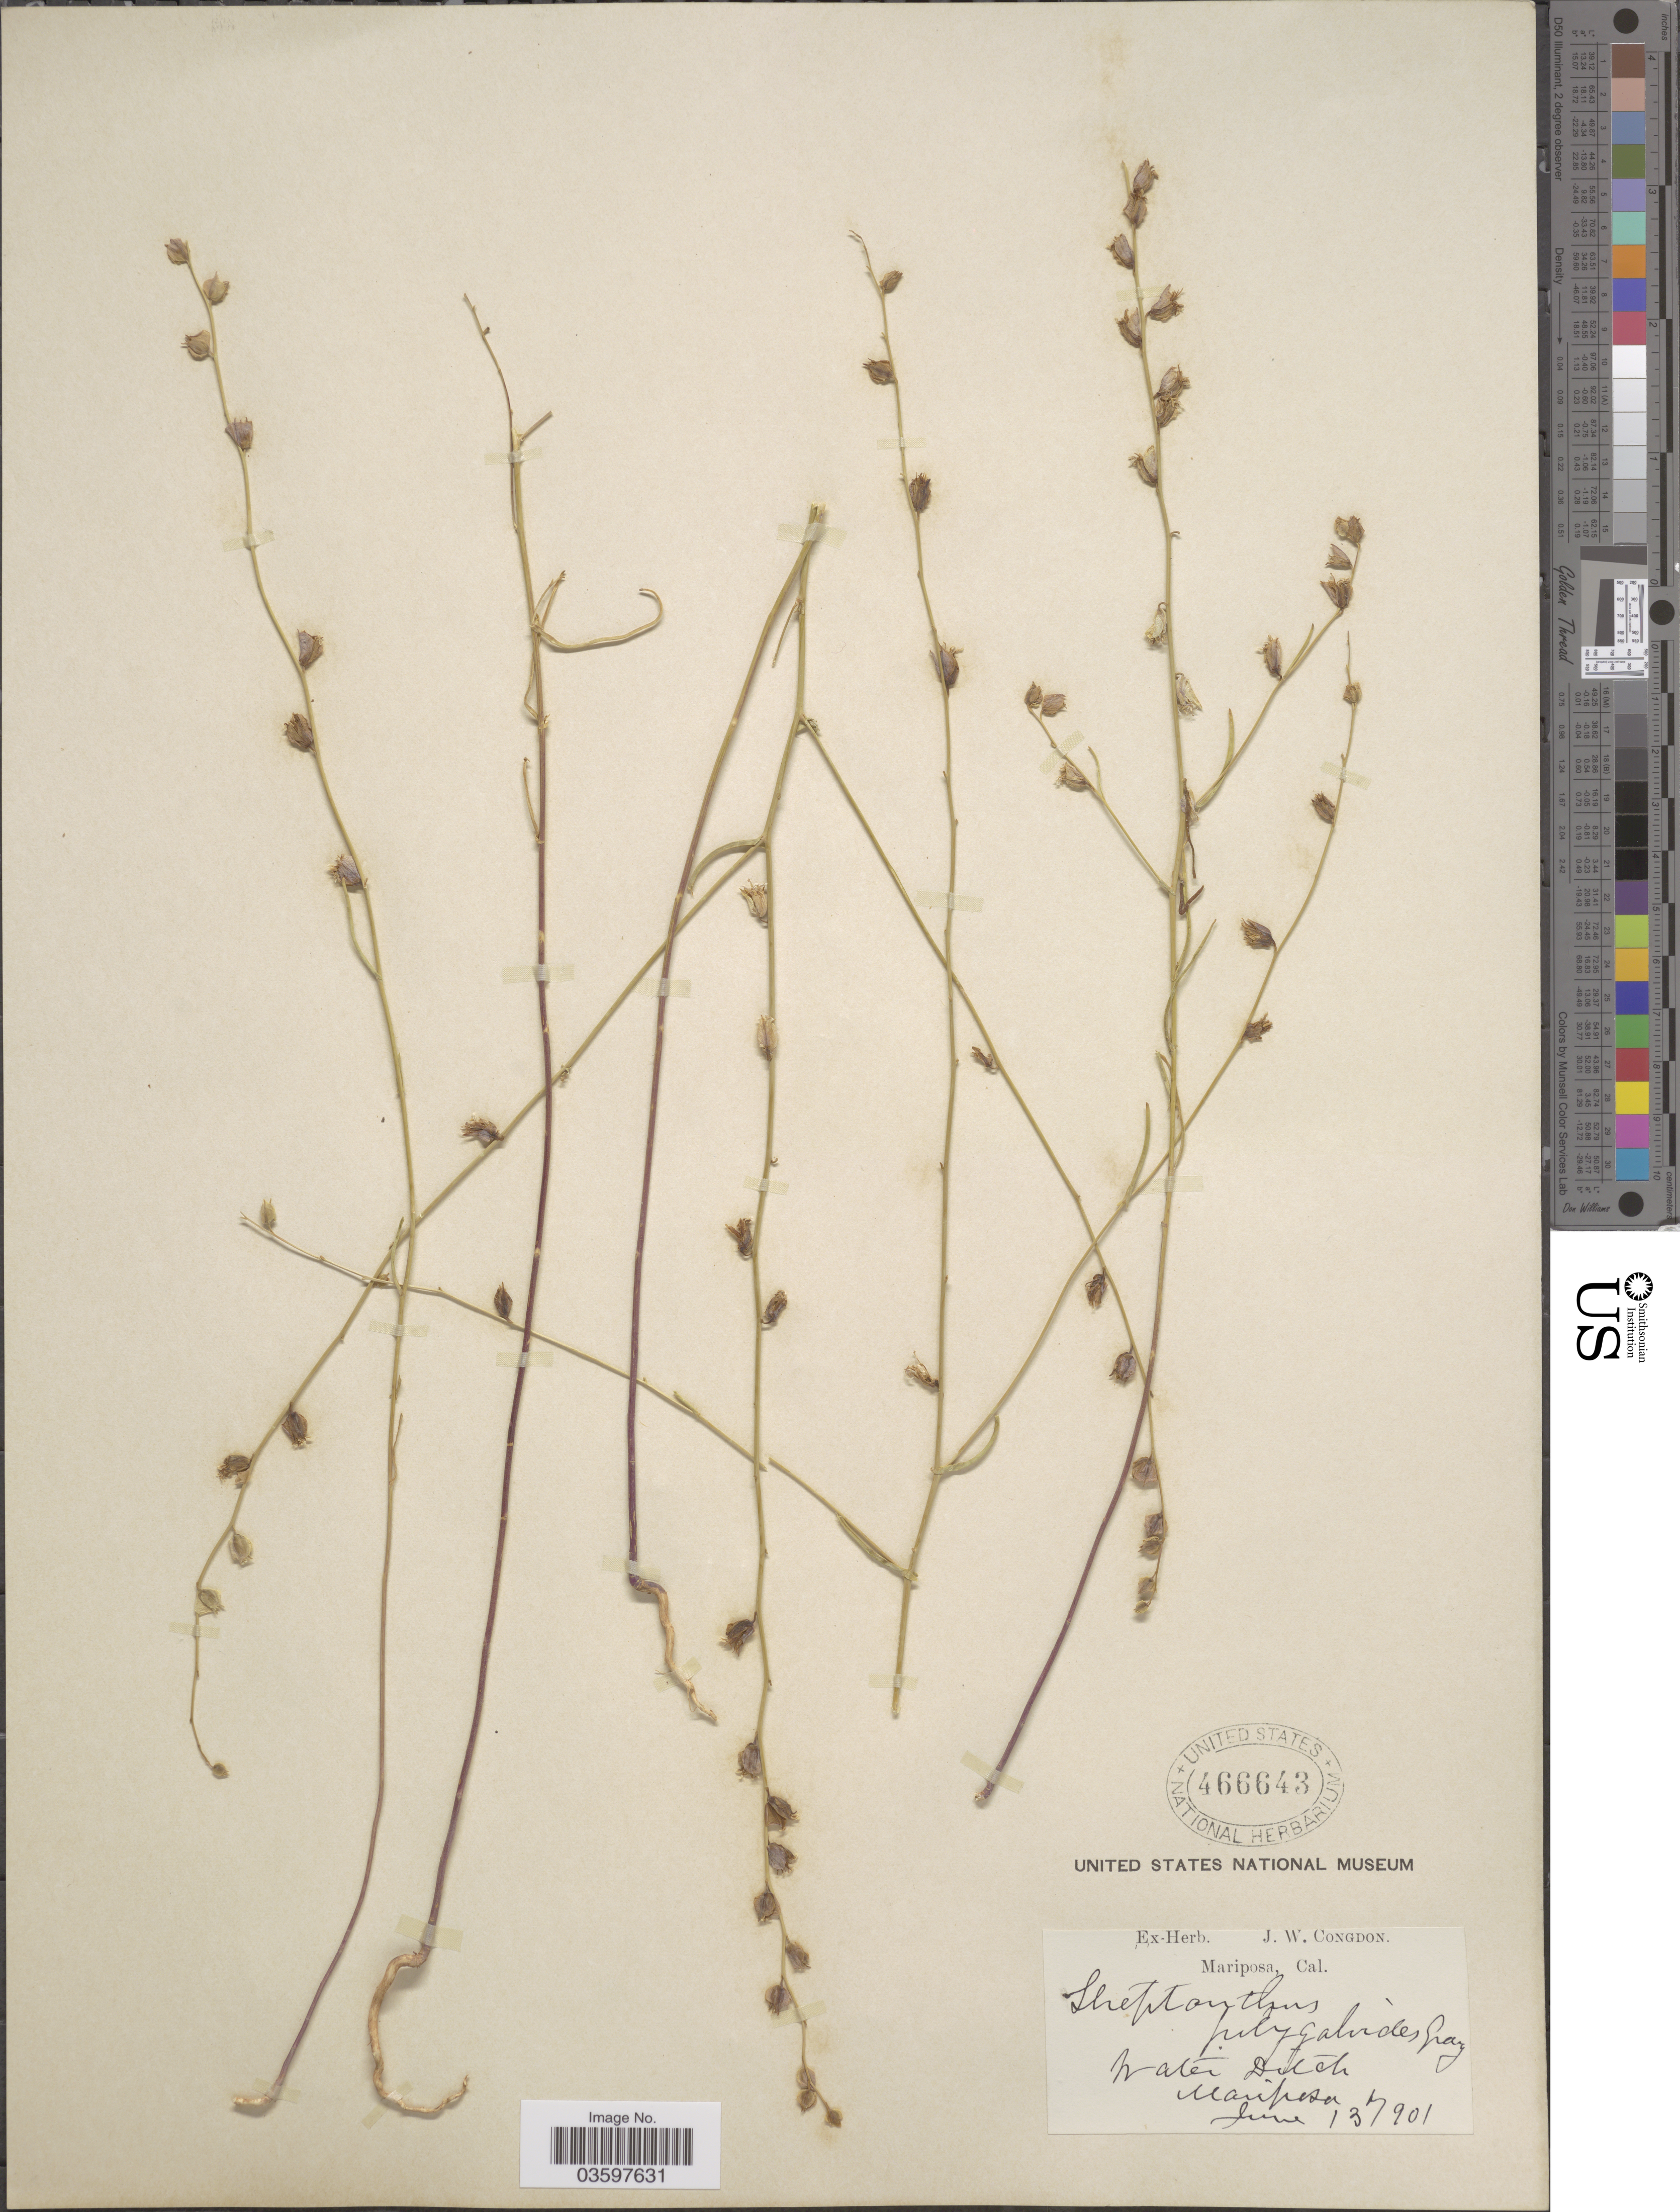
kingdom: Plantae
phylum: Tracheophyta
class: Magnoliopsida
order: Brassicales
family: Brassicaceae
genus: Streptanthus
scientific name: Streptanthus polygaloides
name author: A. Gray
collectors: ex herb. J. W. Congdon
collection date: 1901-06-13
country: United States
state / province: California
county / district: Mariposa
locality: Water Ditch. Mariposa.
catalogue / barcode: US 466643